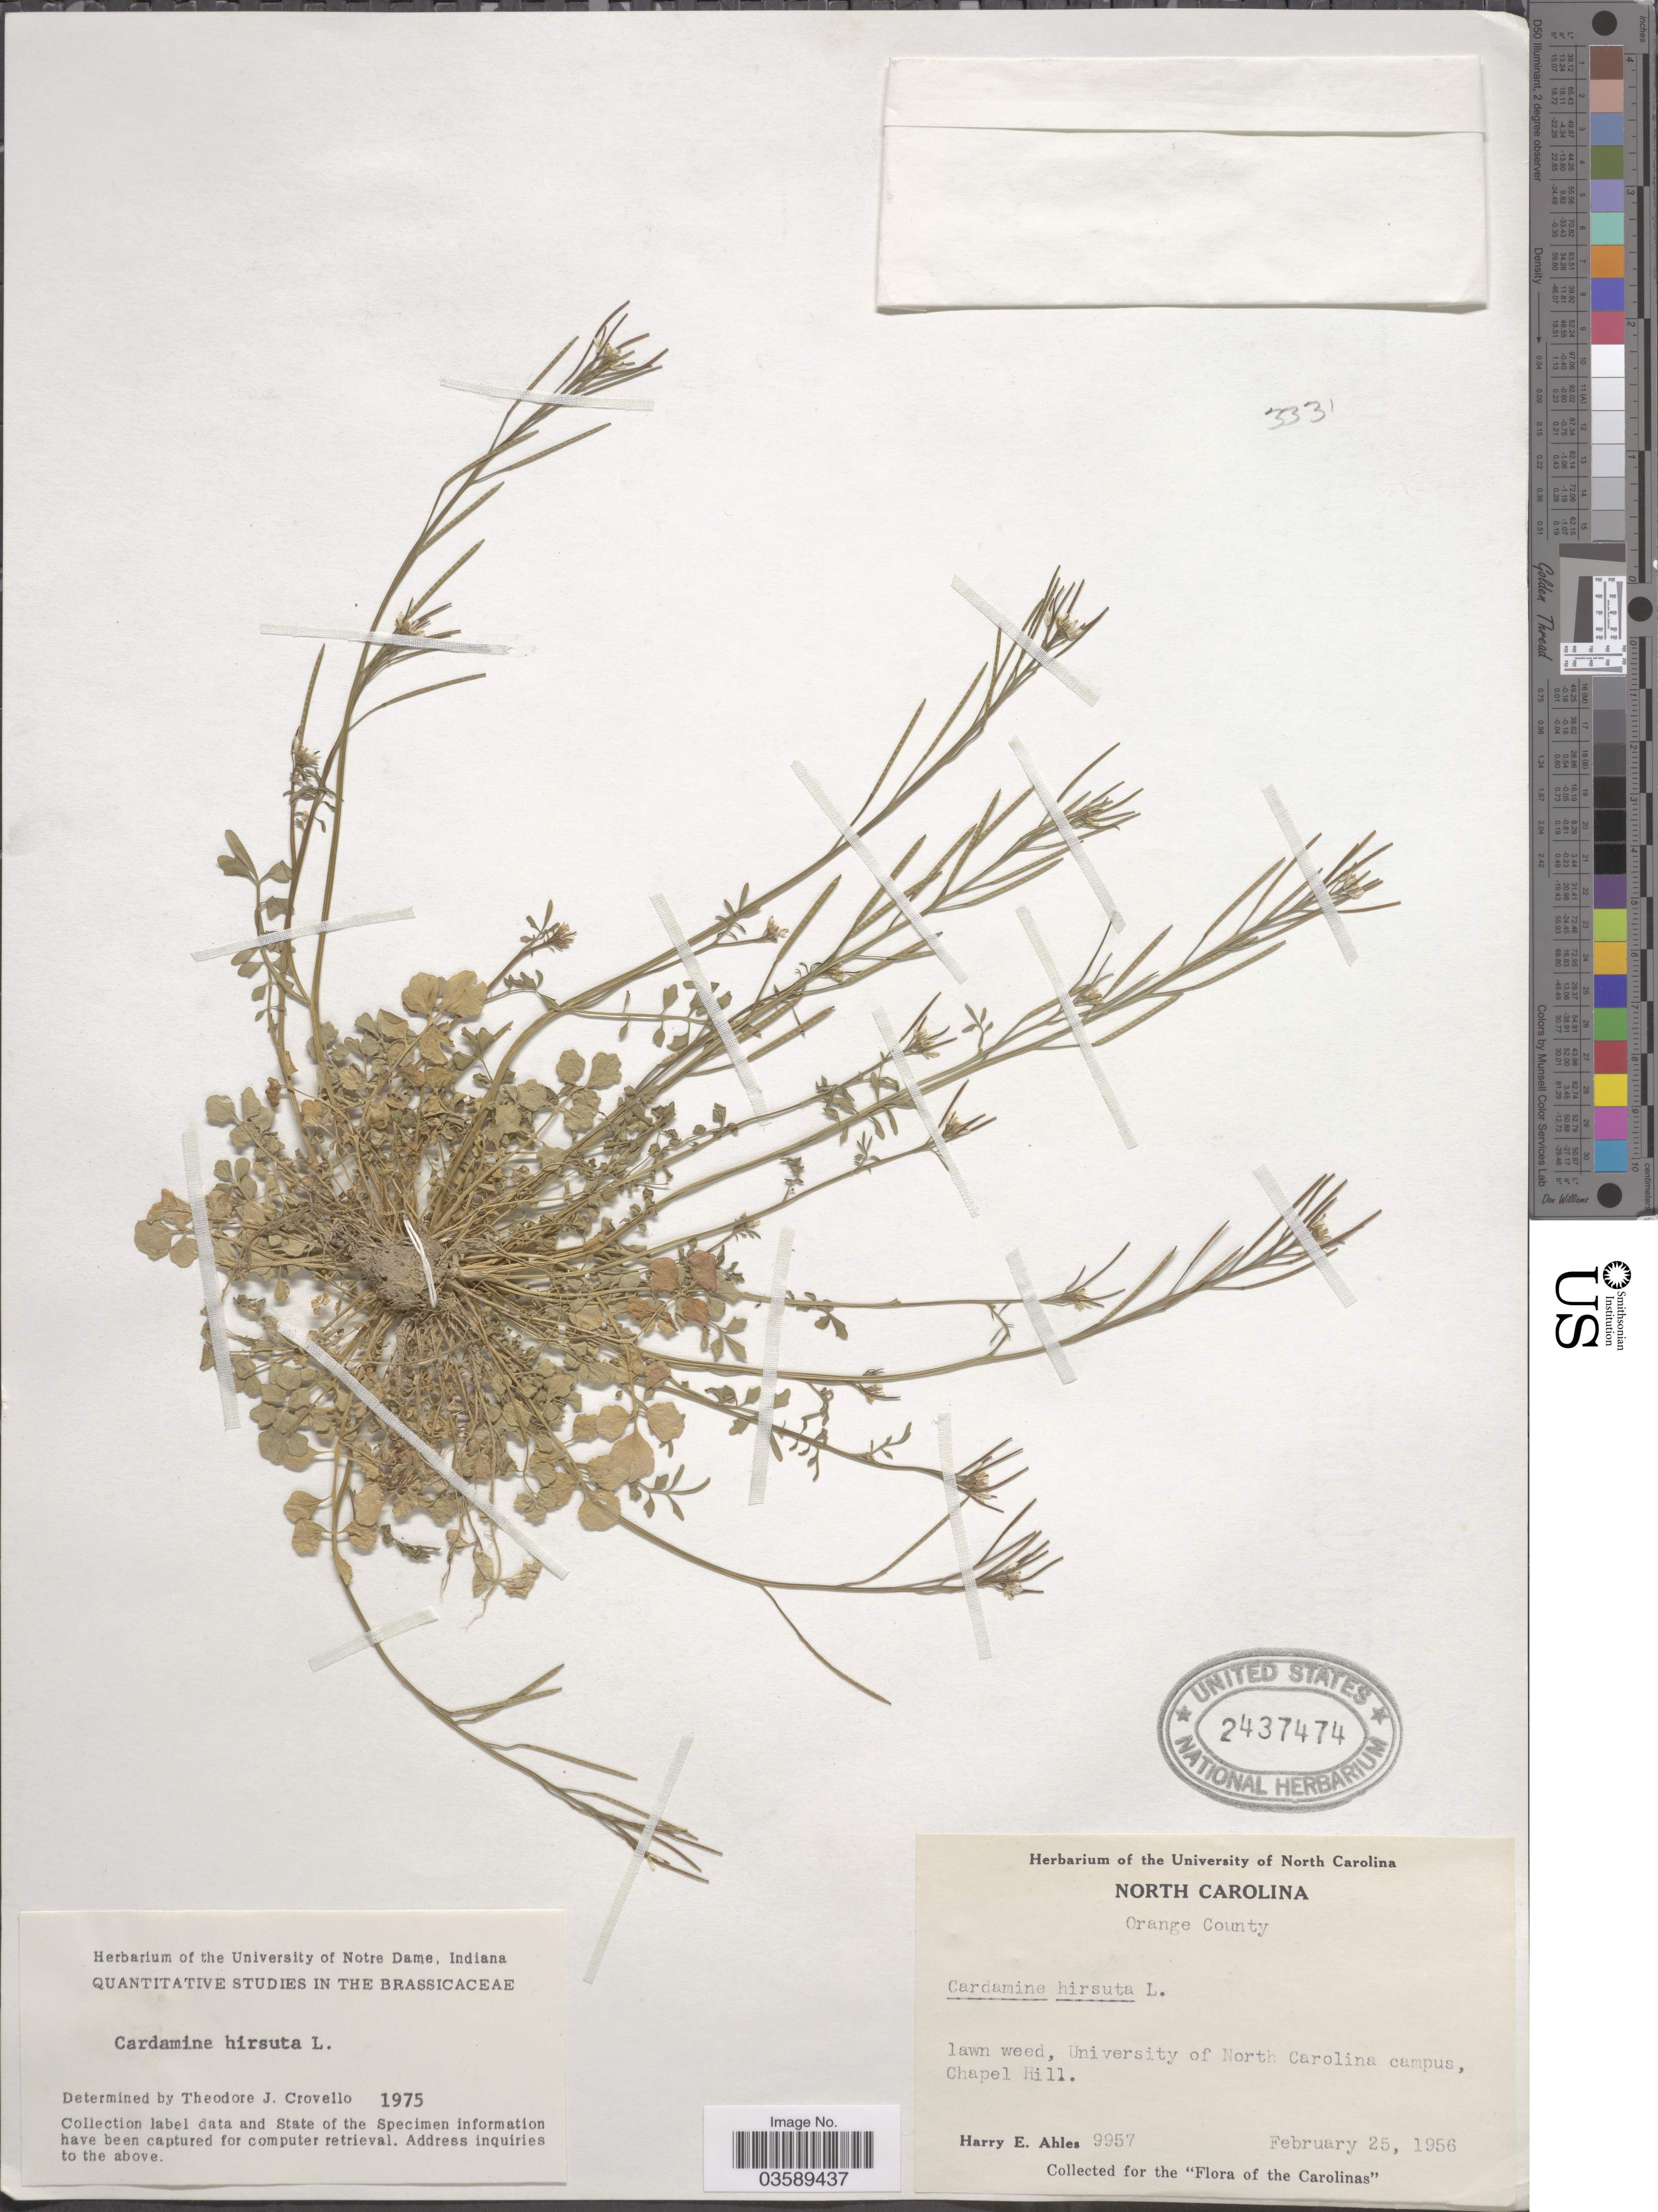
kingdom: Plantae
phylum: Tracheophyta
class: Magnoliopsida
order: Brassicales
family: Brassicaceae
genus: Cardamine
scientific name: Cardamine hirsuta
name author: L.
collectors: H. E. Ahles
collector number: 9957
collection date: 1956-02-25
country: United States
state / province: North Carolina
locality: Orange County. University of North Carolina campus, Chapel Hill.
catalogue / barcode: US 2437474